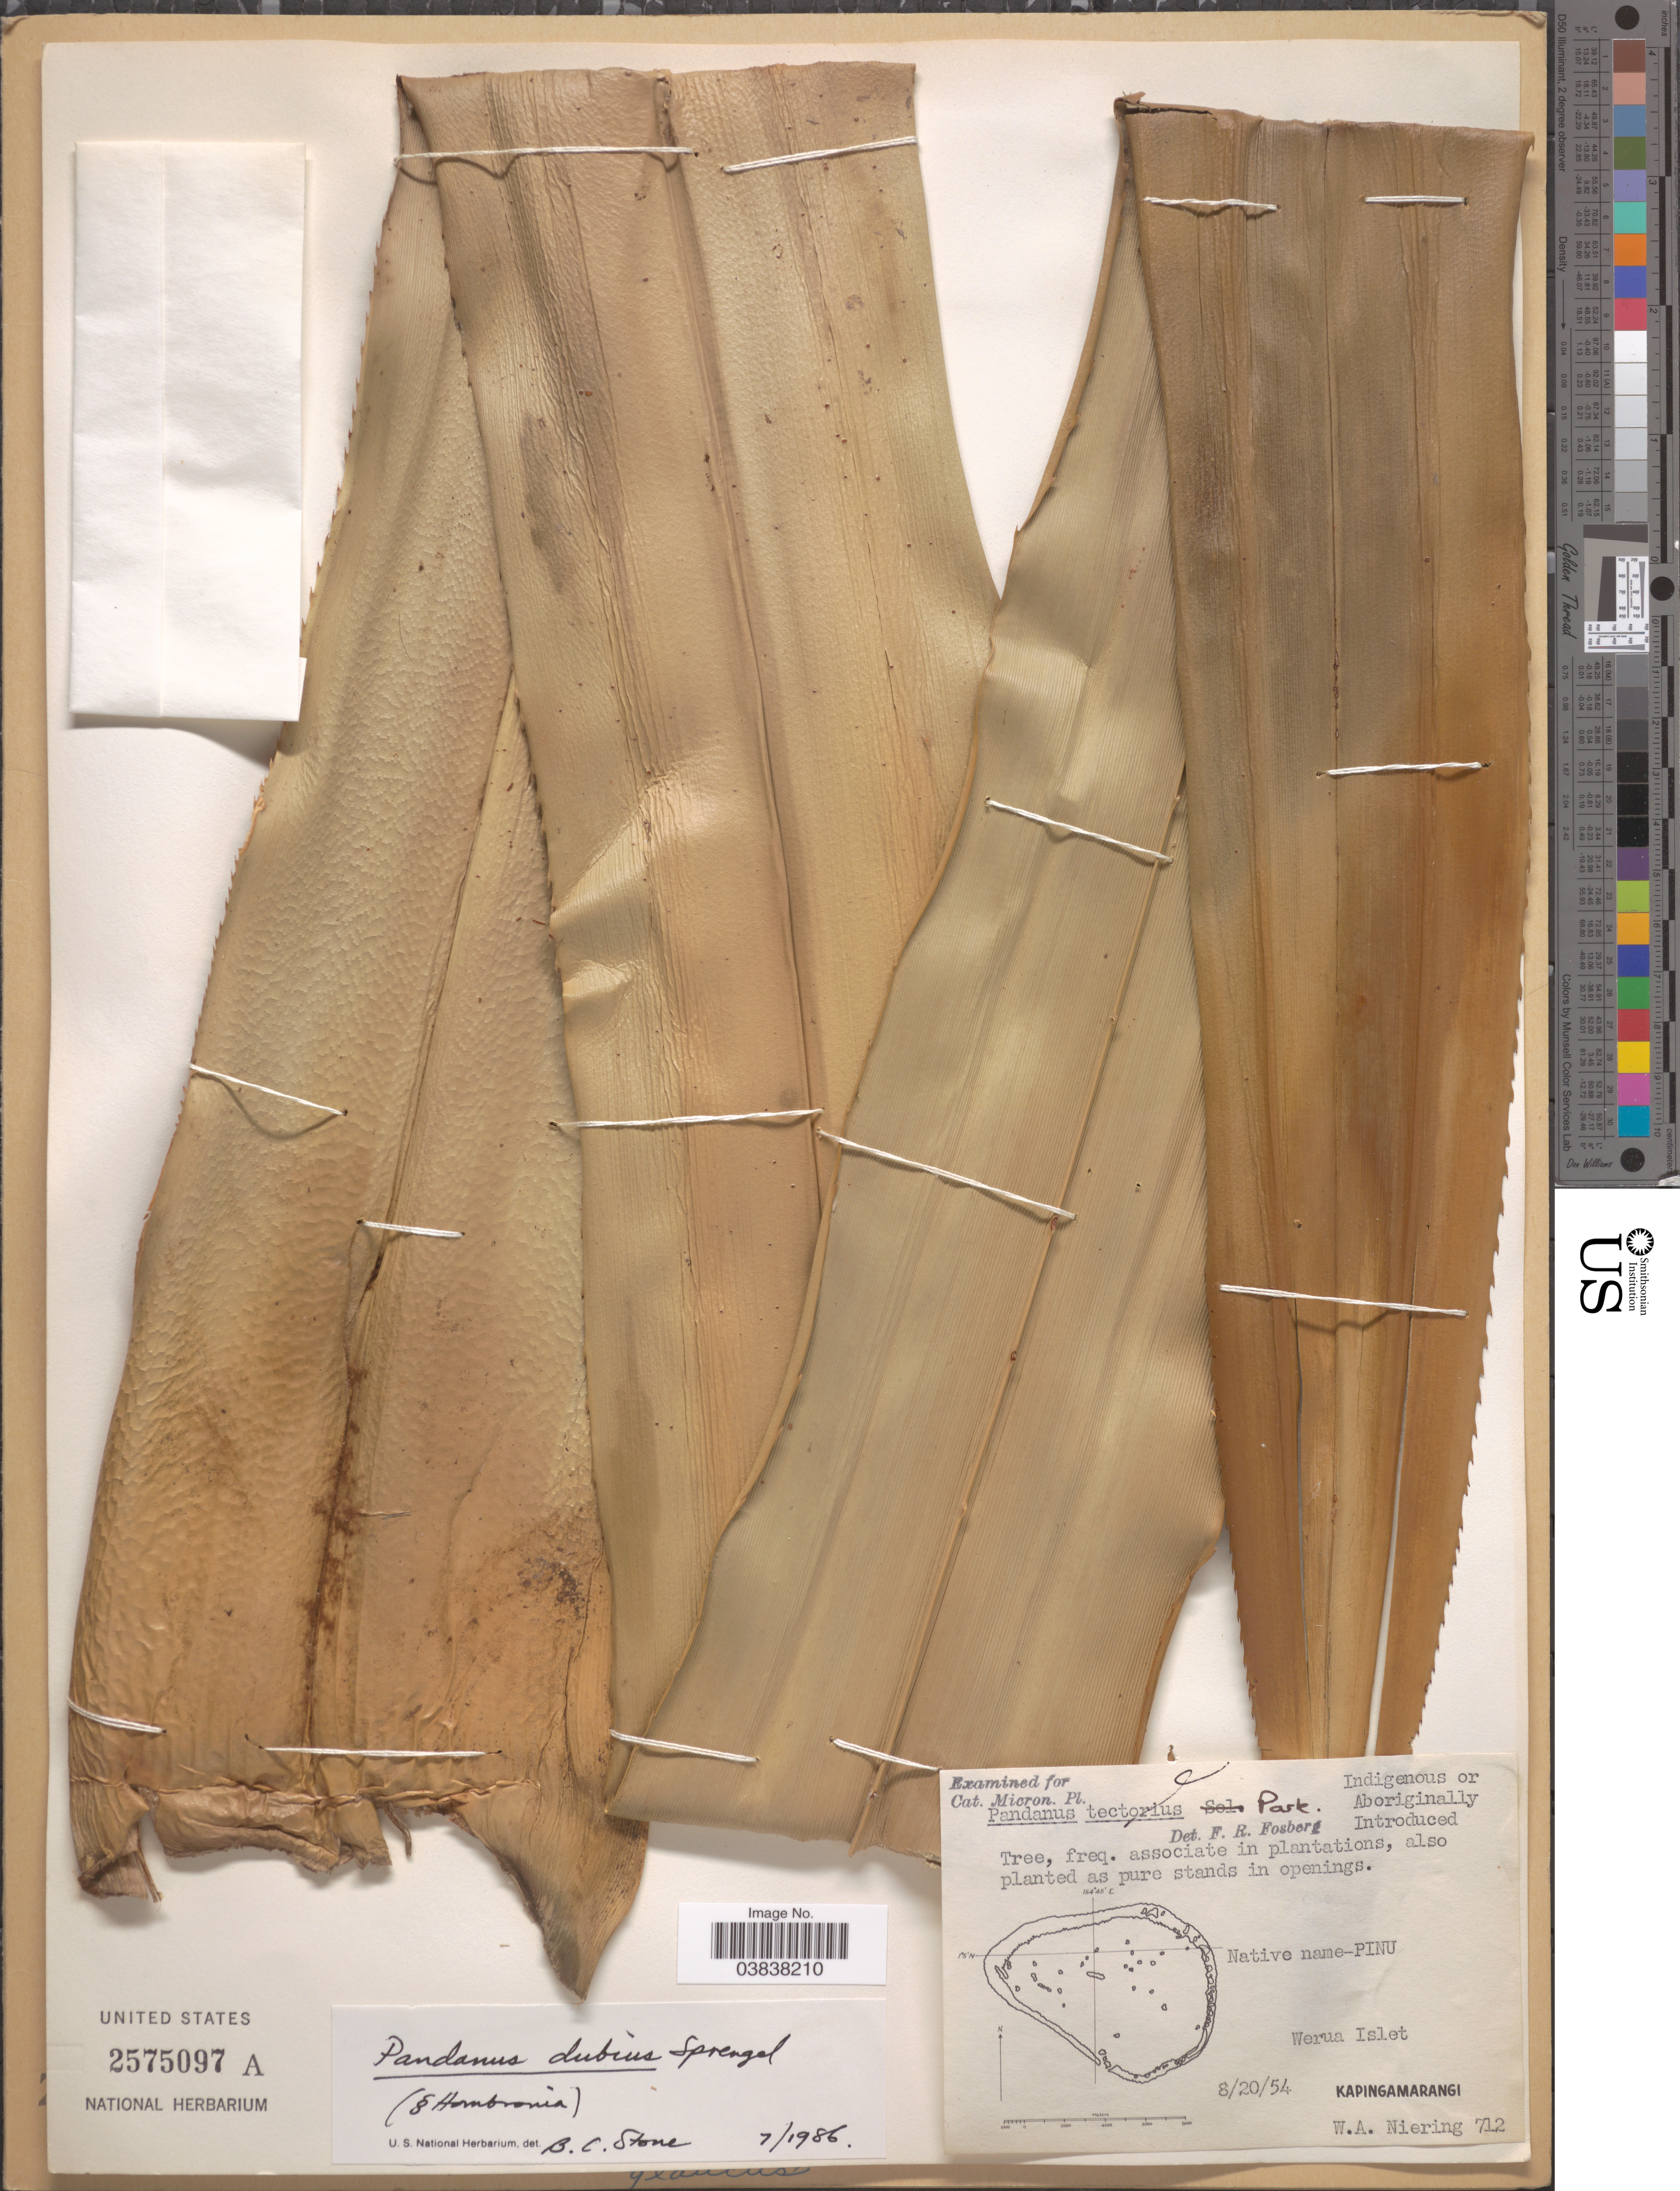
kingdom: Plantae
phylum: Tracheophyta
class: Liliopsida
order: Pandanales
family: Pandanaceae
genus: Pandanus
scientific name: Pandanus dubius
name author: Spreng.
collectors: W. Niering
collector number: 712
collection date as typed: Transcribed d/m/y: 20/8/54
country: Micronesia, Federated States of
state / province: Pohnpei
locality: Werua Islet. Kapingamarangi.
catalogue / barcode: US 2575097A